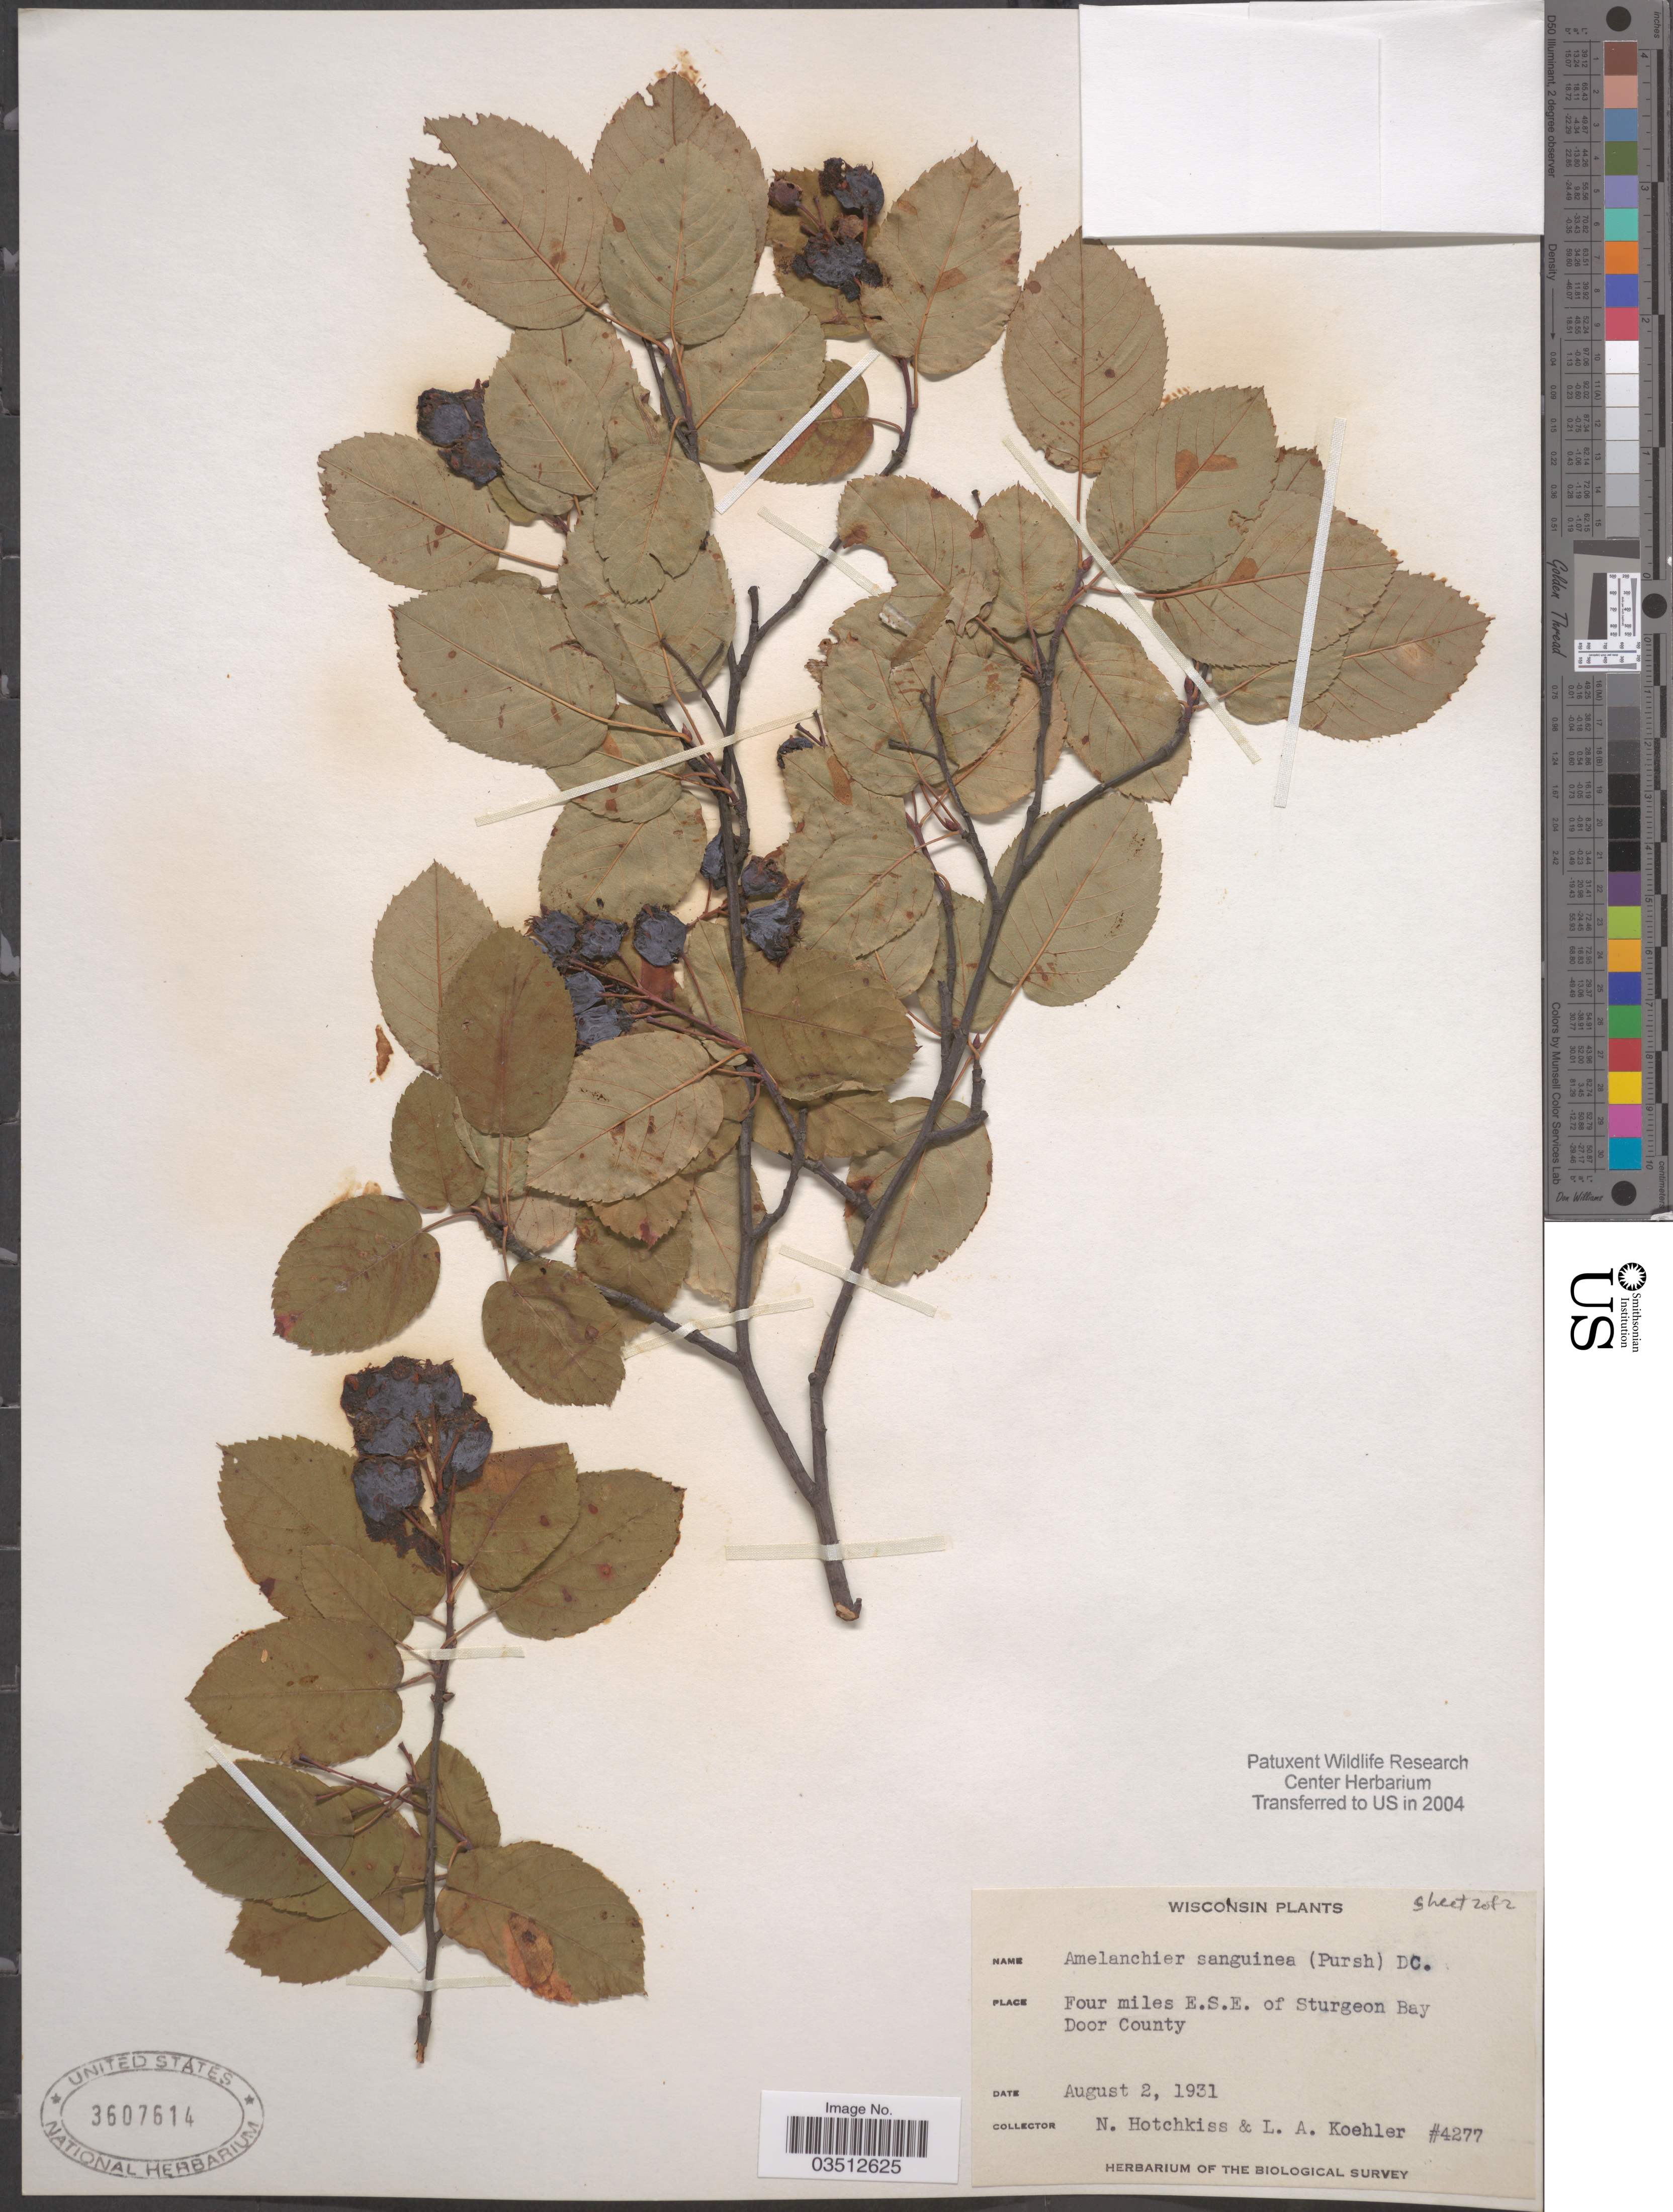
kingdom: Plantae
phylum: Tracheophyta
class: Magnoliopsida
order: Rosales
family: Rosaceae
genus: Amelanchier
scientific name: Amelanchier sanguinea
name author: (Pursh) DC.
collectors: N. Hotchkiss & L. Koehler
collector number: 4277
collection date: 1931-08-02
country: United States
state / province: Wisconsin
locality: Four miles E.S.E. of Sturgeon Bay, Door County.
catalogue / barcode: US 3607614